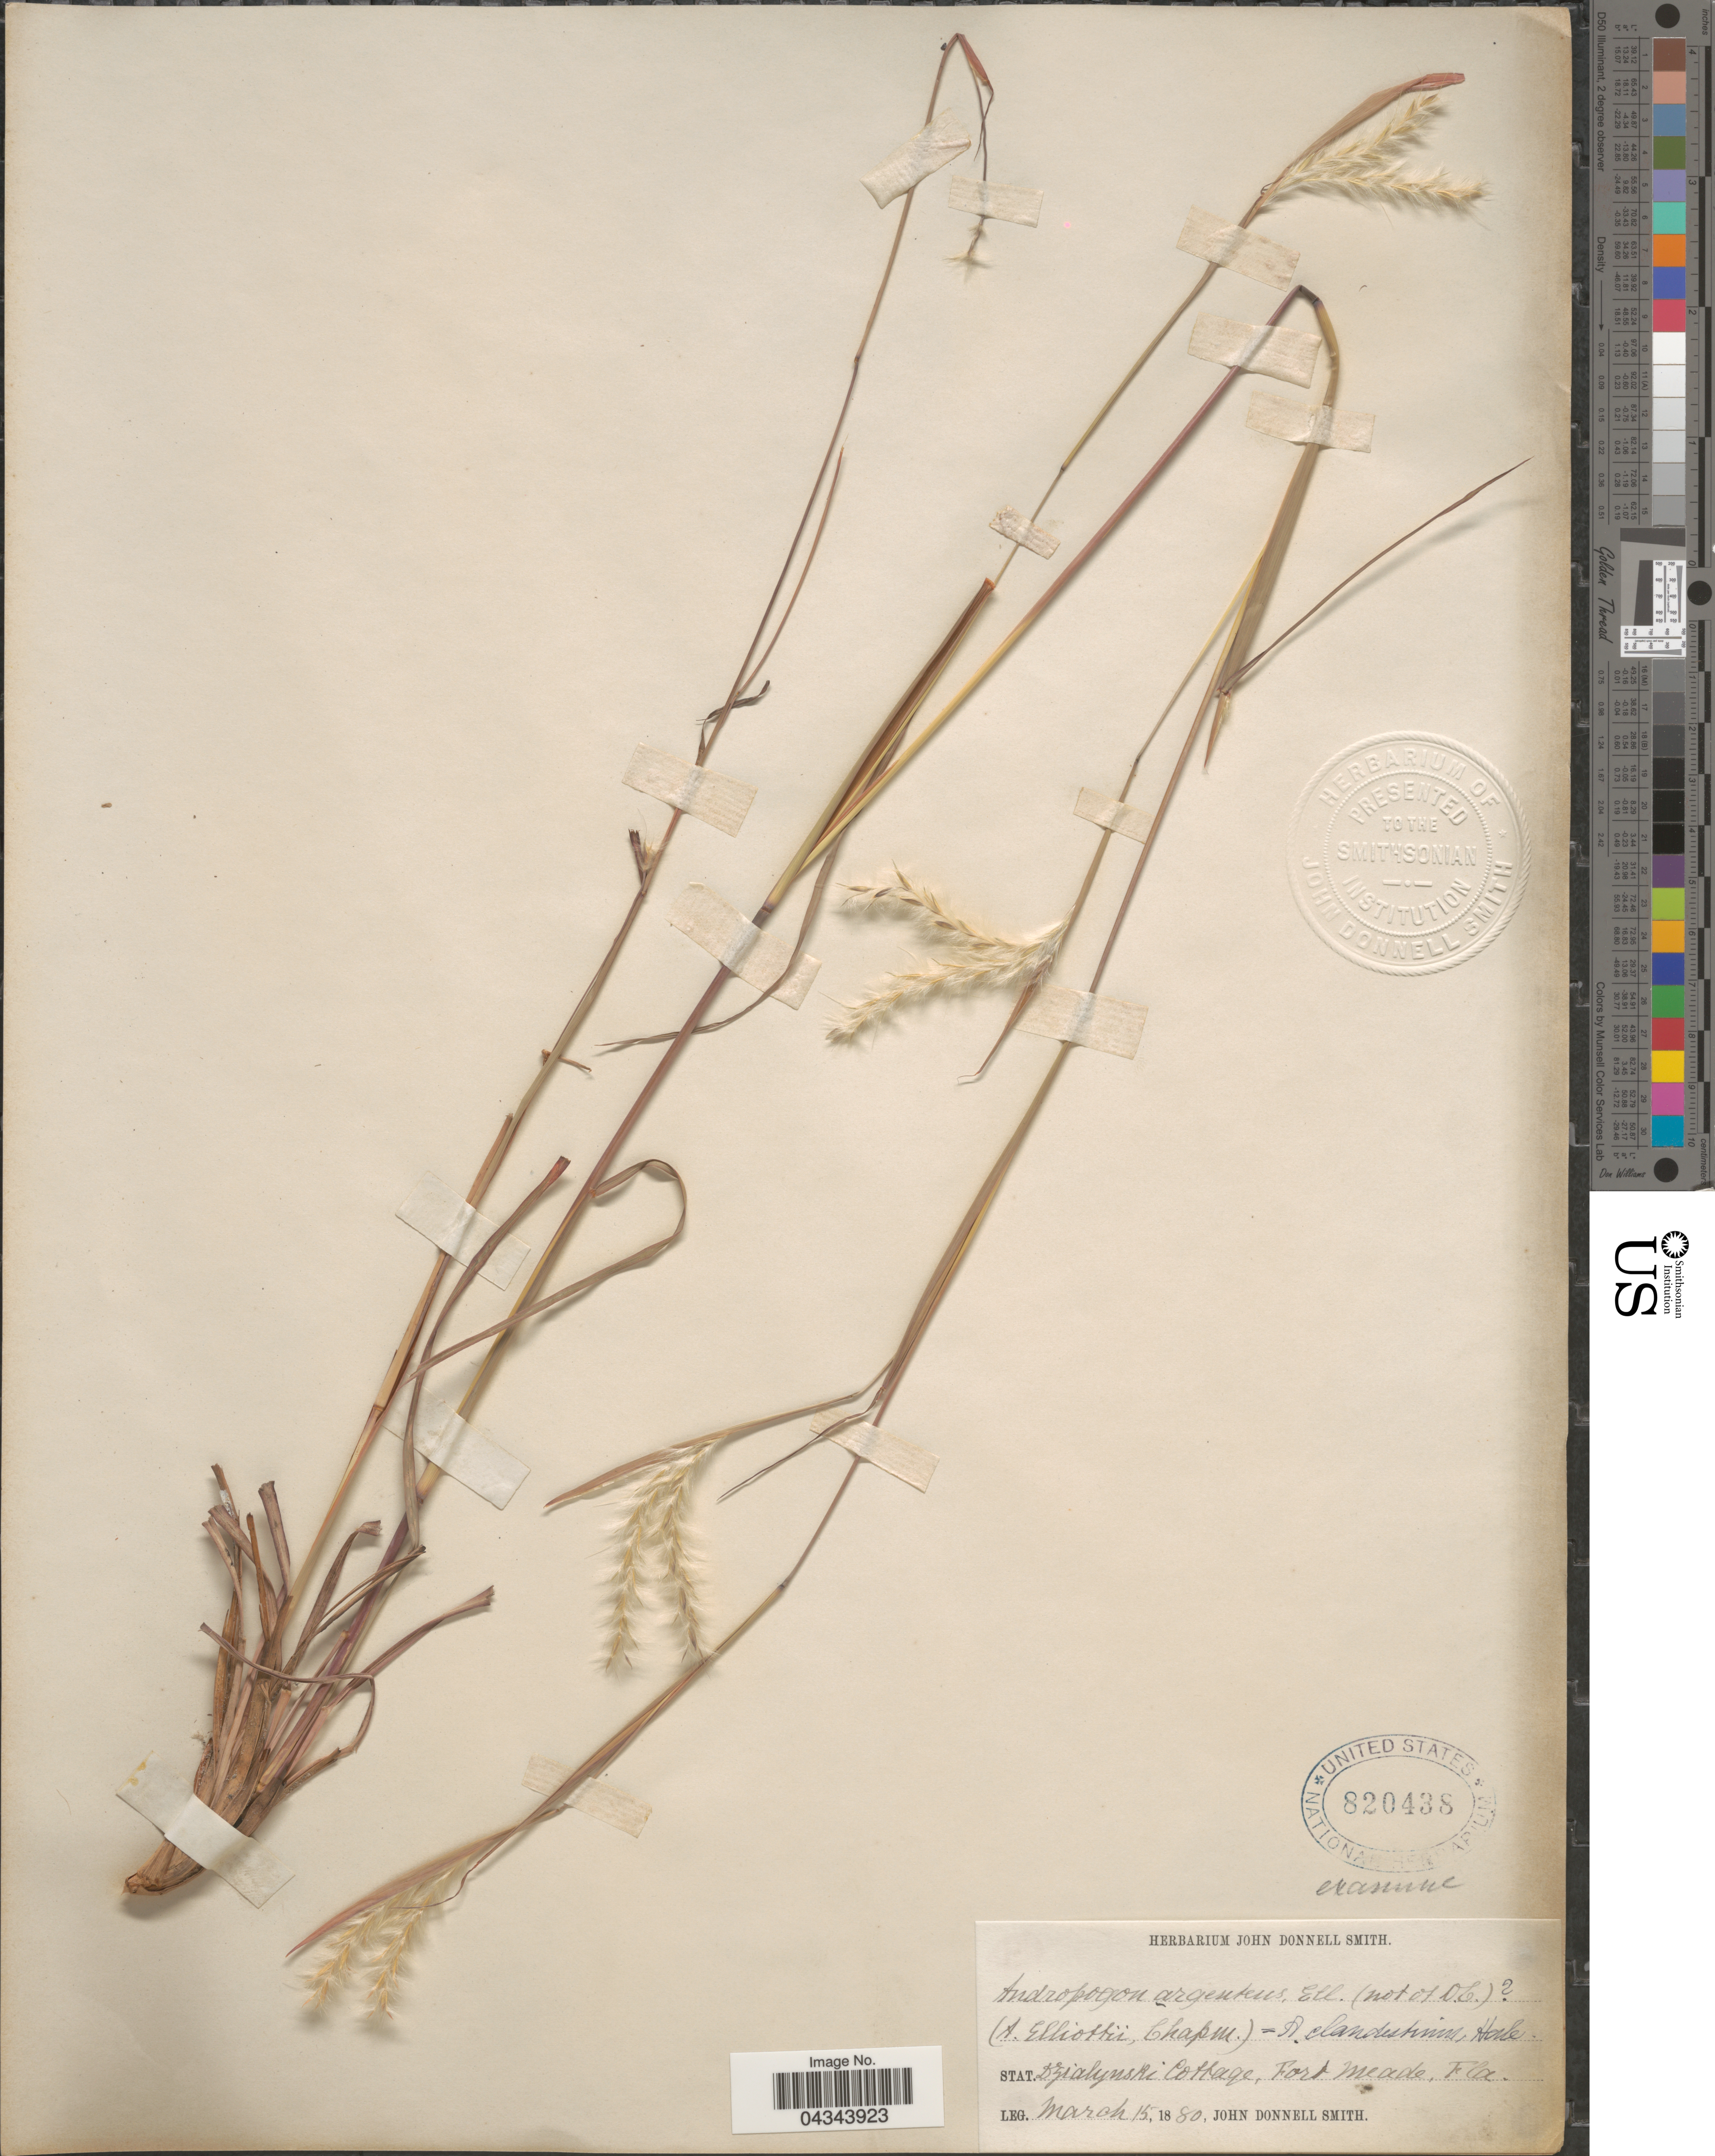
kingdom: Plantae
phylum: Tracheophyta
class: Liliopsida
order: Poales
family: Poaceae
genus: Andropogon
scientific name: Andropogon ternarius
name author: Michx.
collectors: J. Donnell Smith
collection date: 1880-03-15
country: United States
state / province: Florida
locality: Stat. Dzialynski Cottage, Fort Meade.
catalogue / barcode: US 820438